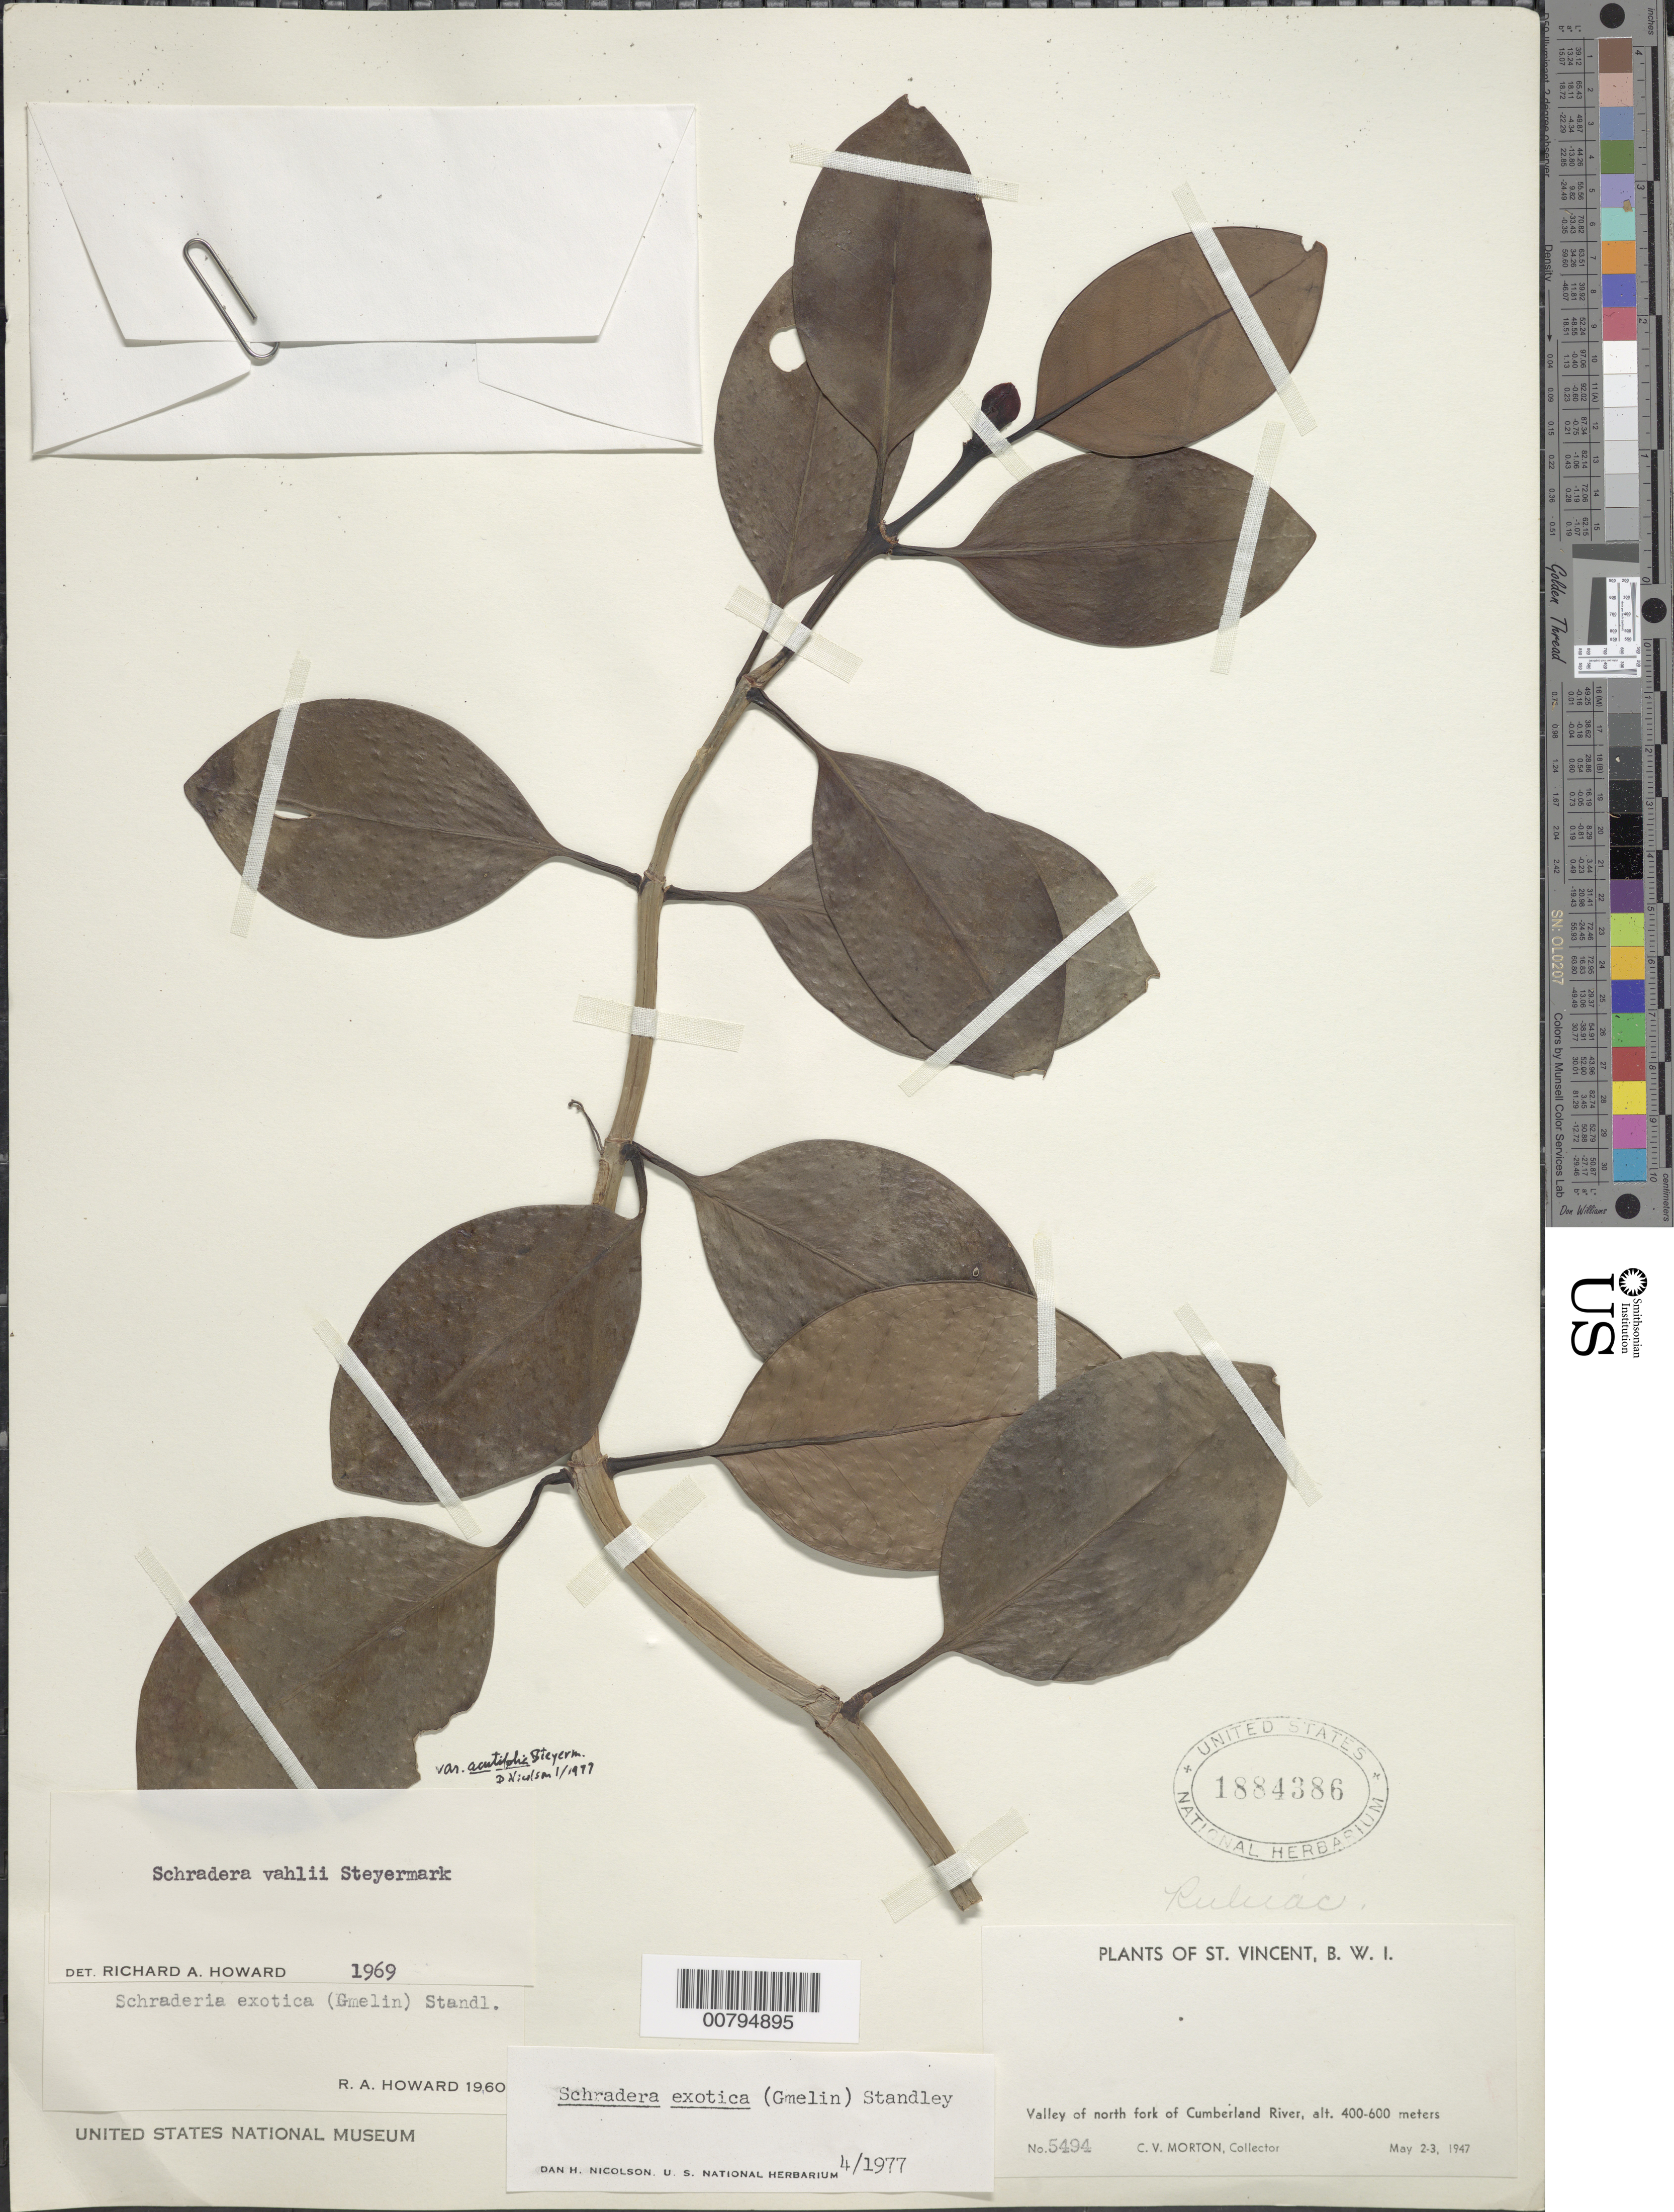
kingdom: Plantae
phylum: Tracheophyta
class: Magnoliopsida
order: Gentianales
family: Rubiaceae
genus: Schradera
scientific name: Schradera exotica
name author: (J.F. Gmel.) Standl.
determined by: Nicolson, Dan H.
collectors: C. V. Morton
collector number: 5494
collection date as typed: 02 May 1947 to 03 May 1947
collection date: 1947-05-02/1947-05-03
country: Grenada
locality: Valley of north fork of Cumberland River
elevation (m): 400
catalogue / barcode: US 1884386